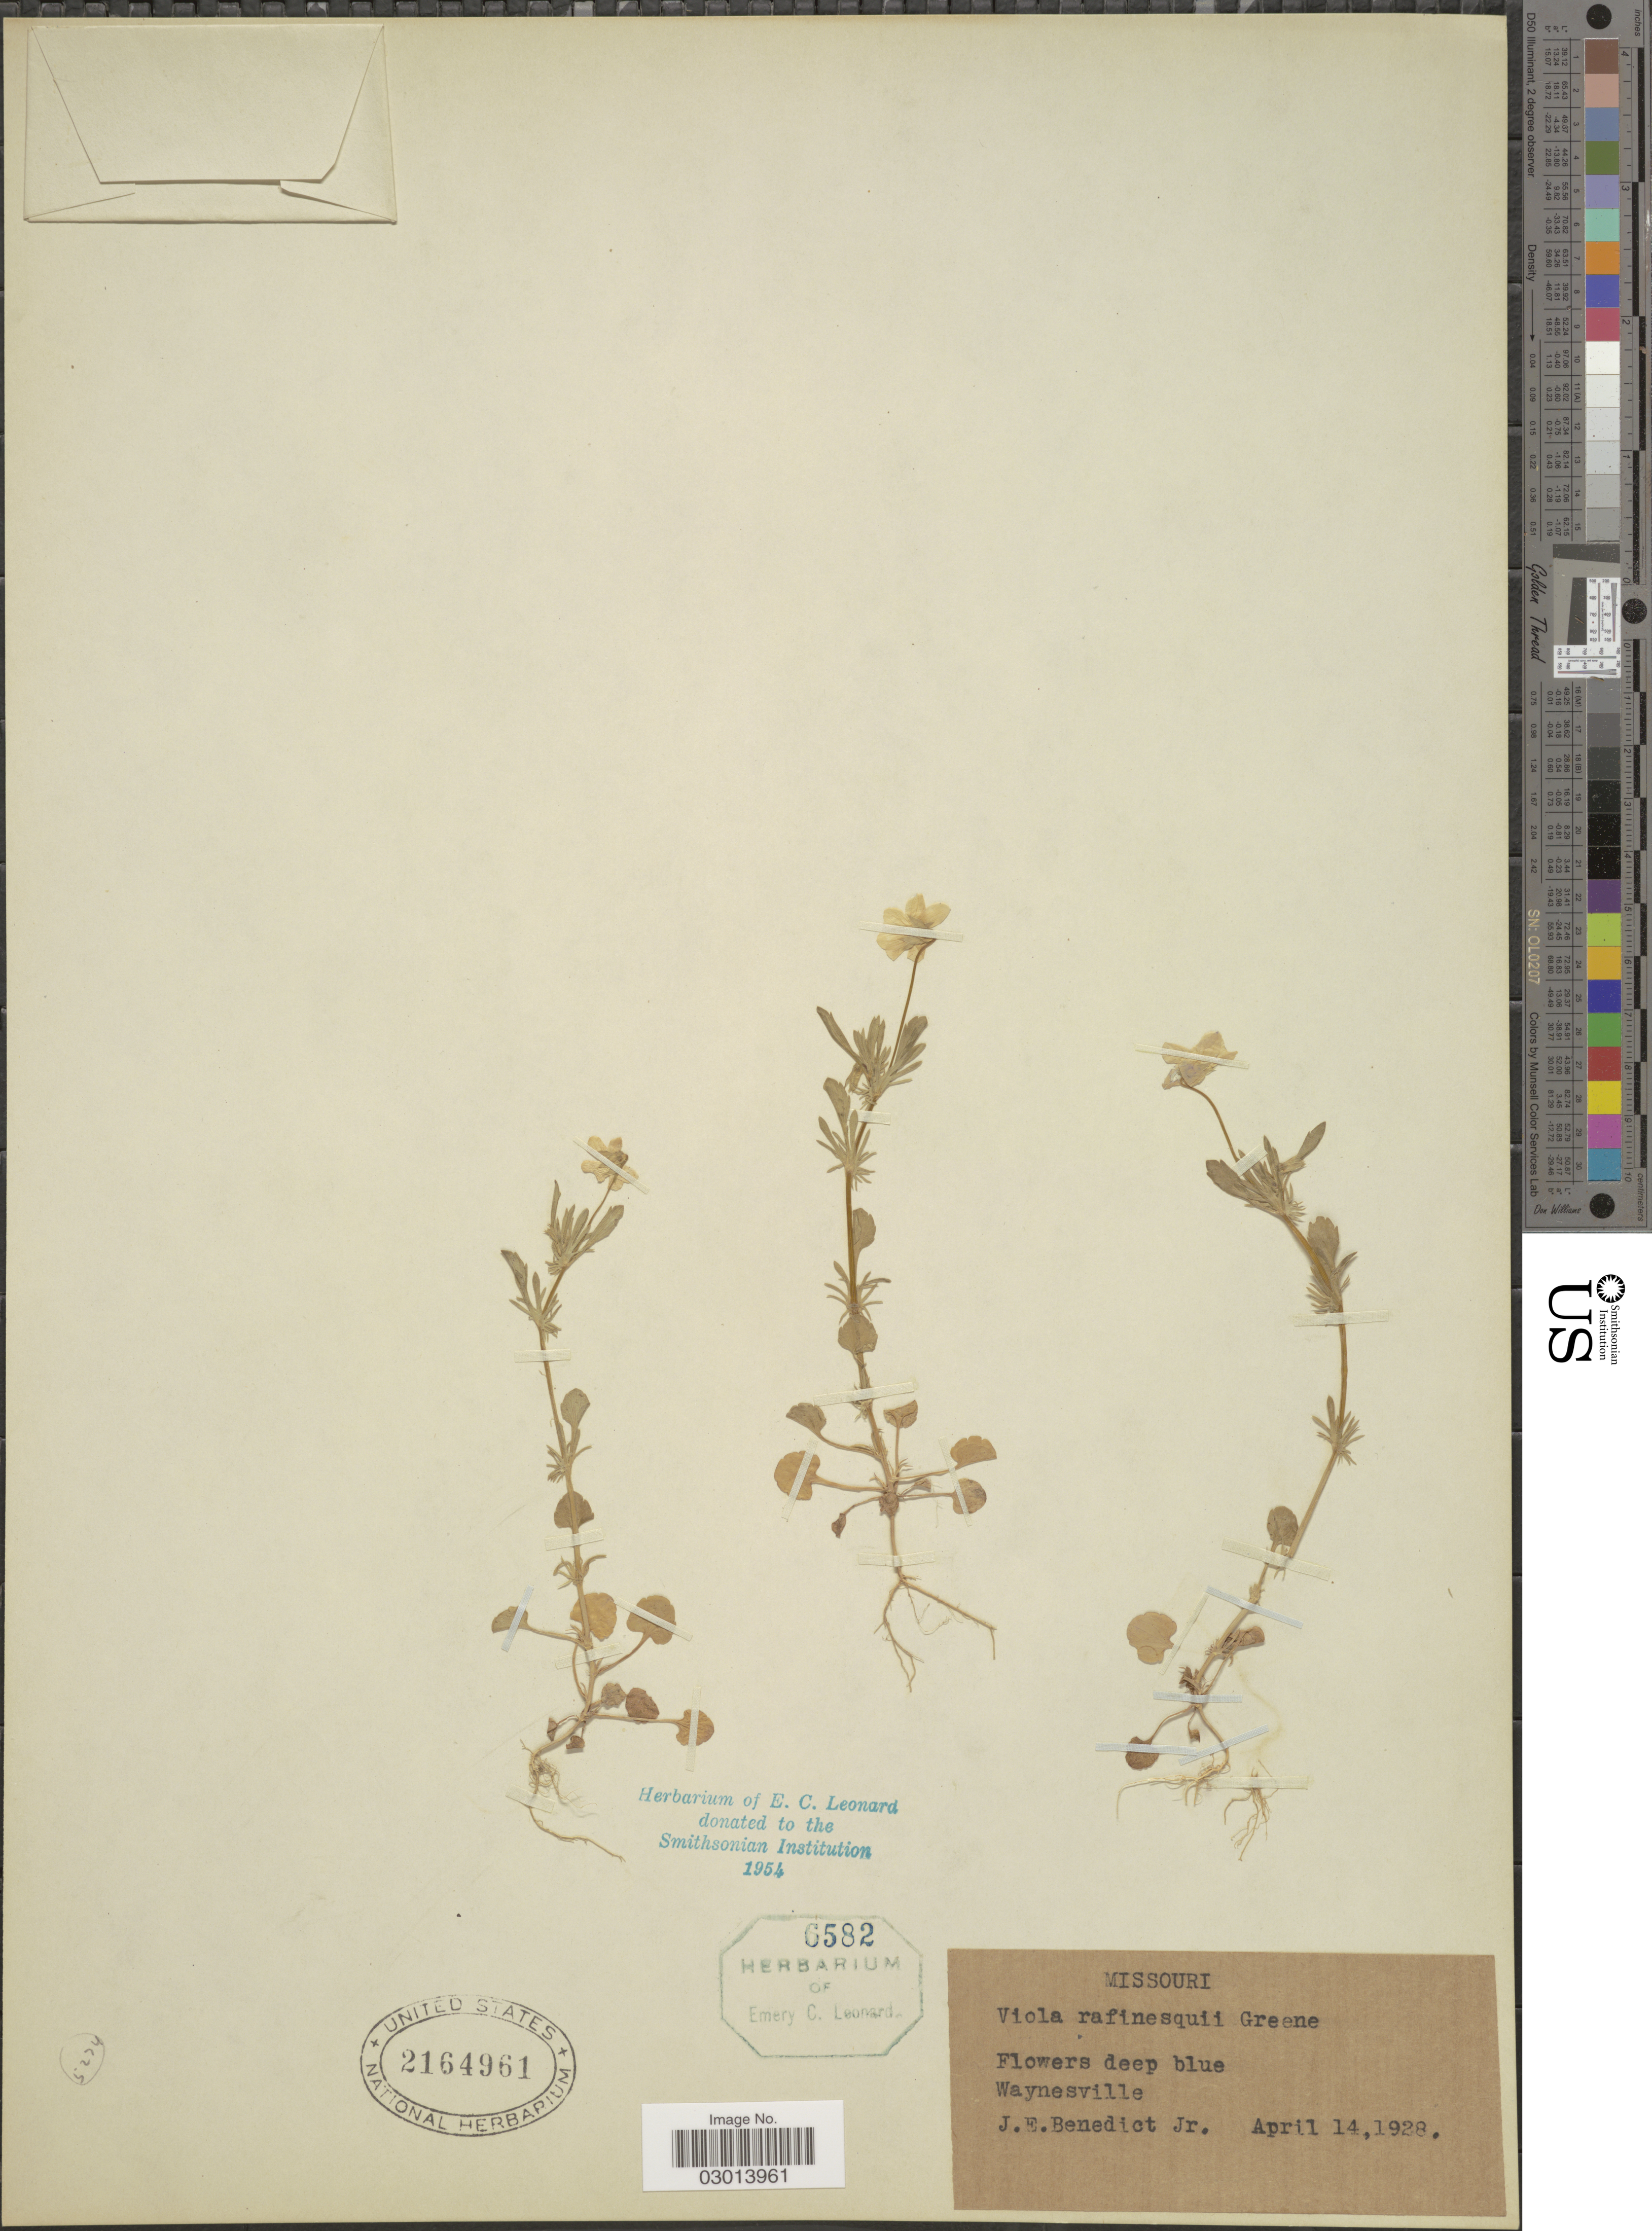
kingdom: Plantae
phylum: Tracheophyta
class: Magnoliopsida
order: Malpighiales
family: Violaceae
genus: Viola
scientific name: Viola rafinesquei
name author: Greene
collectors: J. Benedict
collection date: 1928-04-14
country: United States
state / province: Missouri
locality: Waynesville.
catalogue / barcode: US 2164961